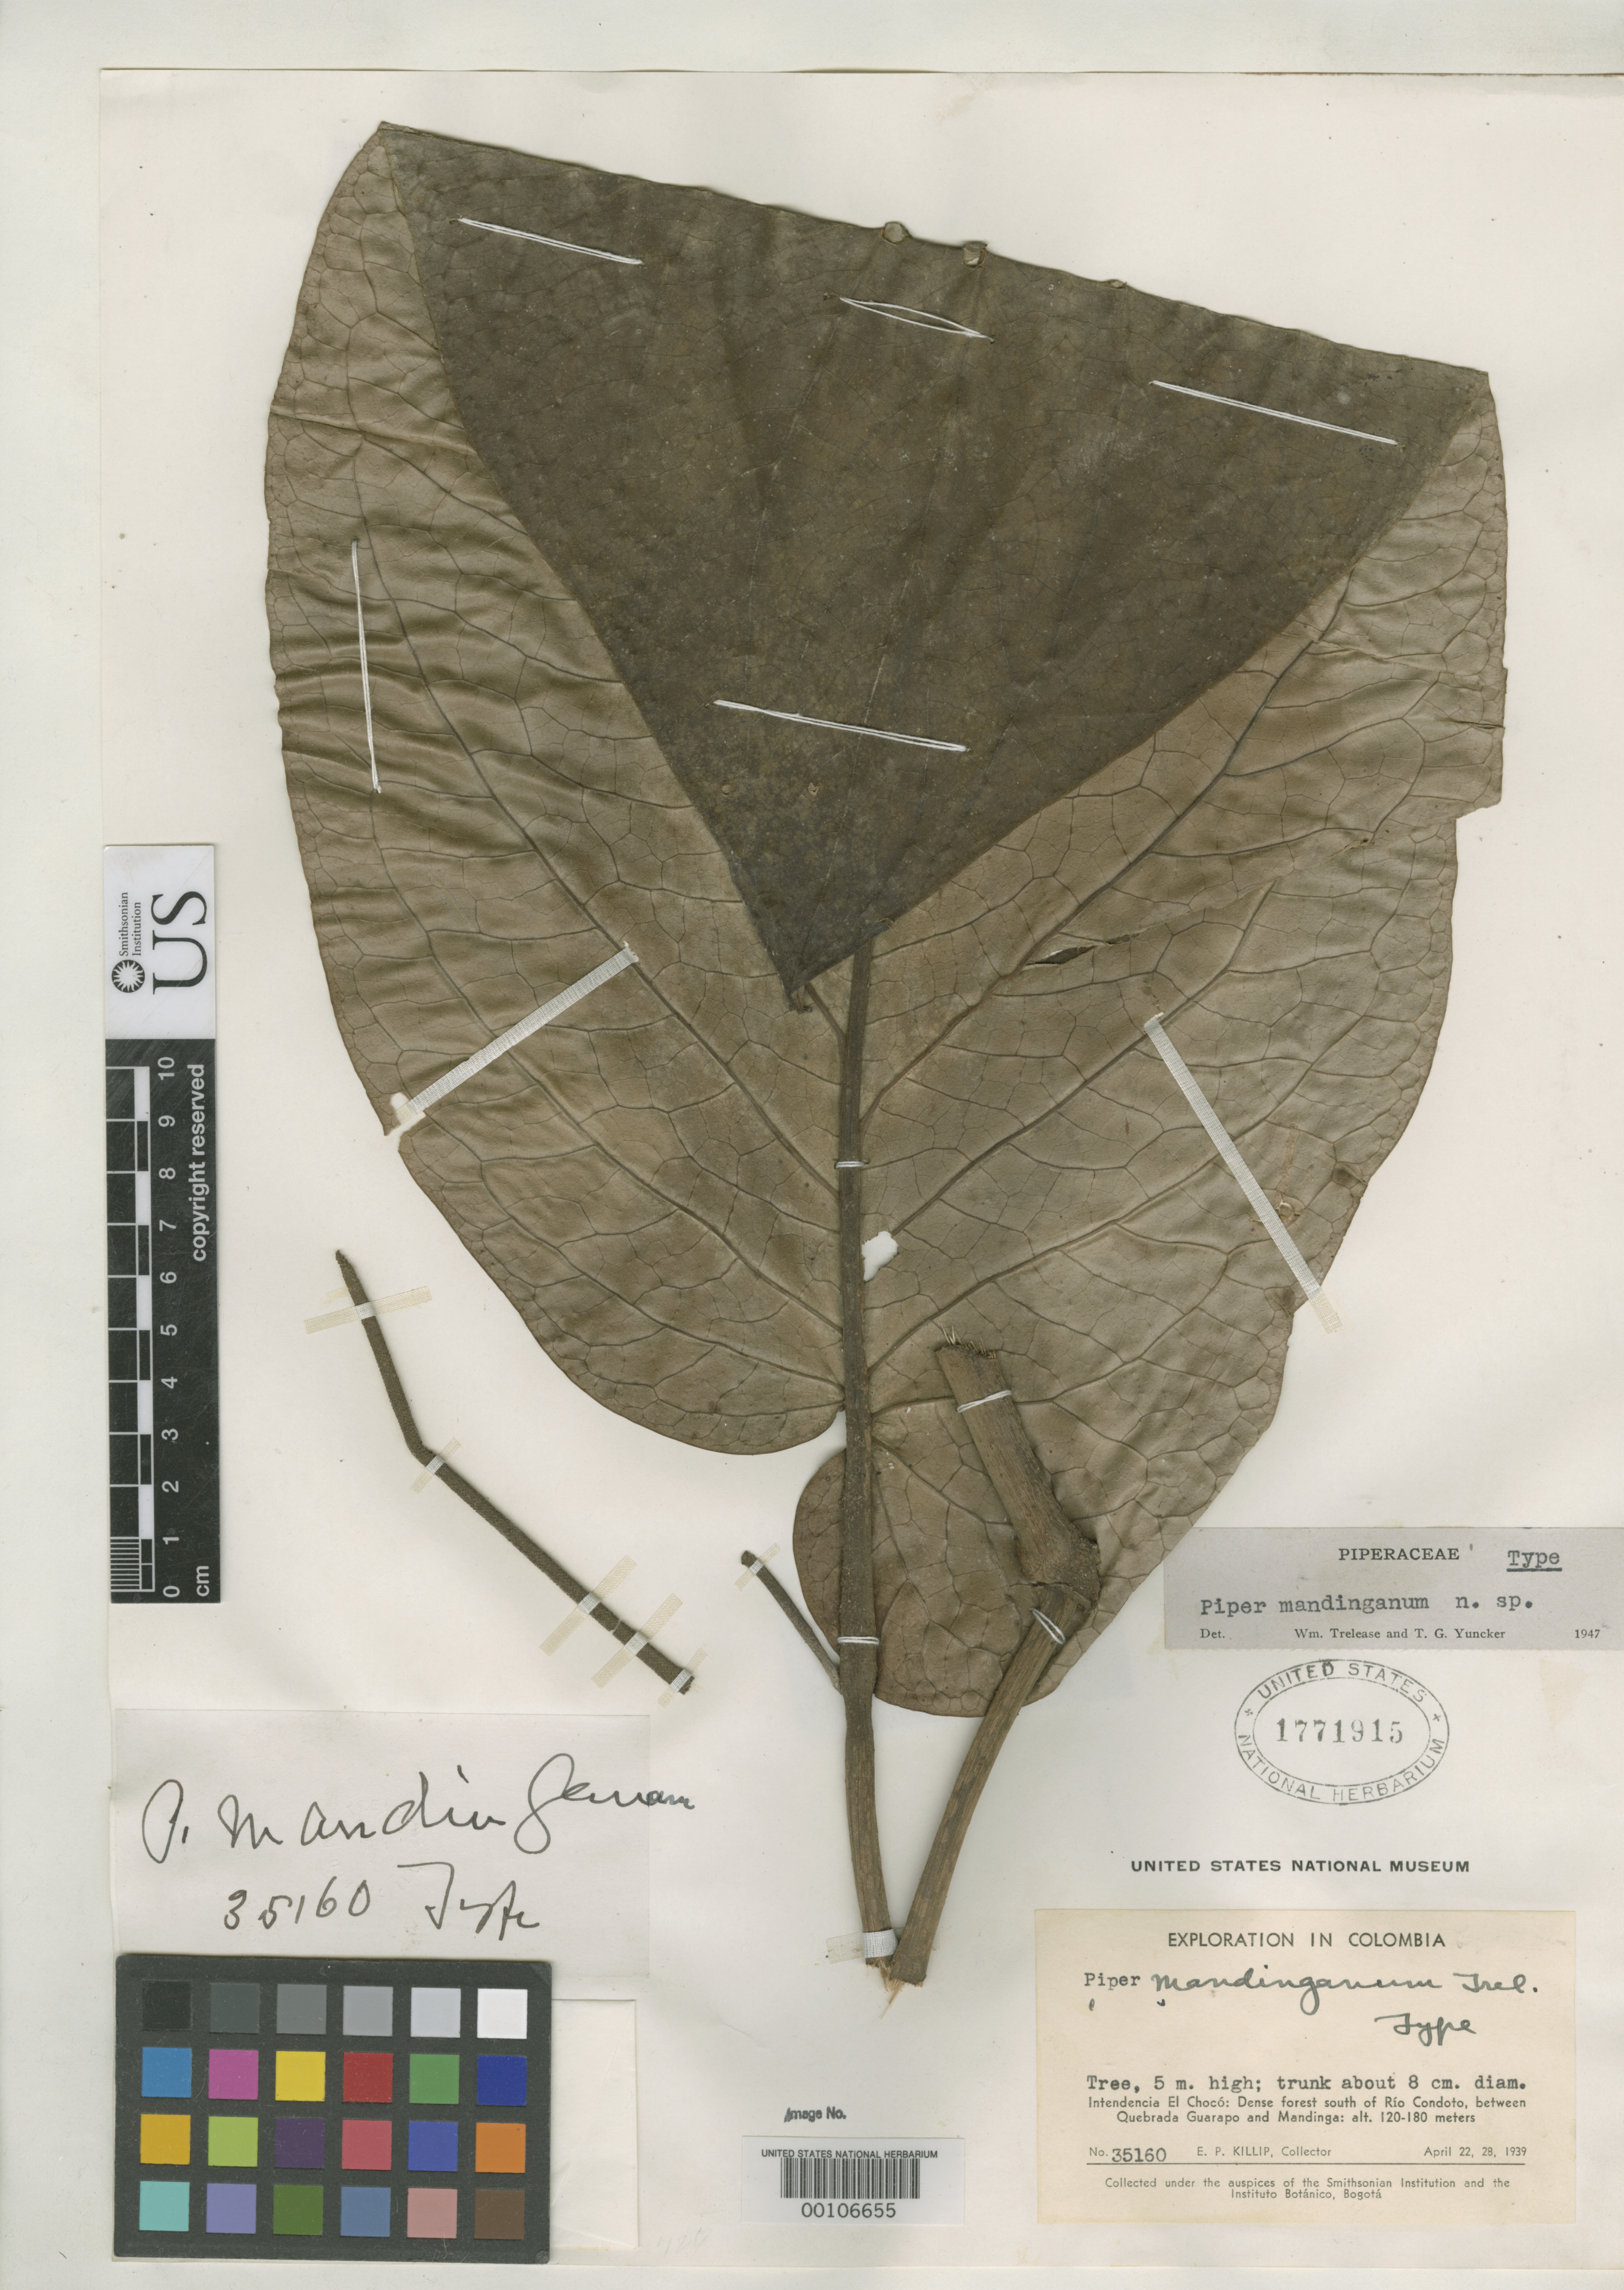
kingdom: Plantae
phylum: Tracheophyta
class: Magnoliopsida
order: Piperales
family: Piperaceae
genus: Piper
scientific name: Piper mandinganum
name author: Trel. & Yunck.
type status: Holotype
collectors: E. P. Killip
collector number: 35160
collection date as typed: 22 Apr 1939 and 28 Apr 1939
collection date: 1939-04-22,1939-04-28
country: Colombia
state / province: Chocó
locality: S of Rio Condoto, between Quebrada Guarapo and Mandinga.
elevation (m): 120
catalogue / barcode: US 1771915